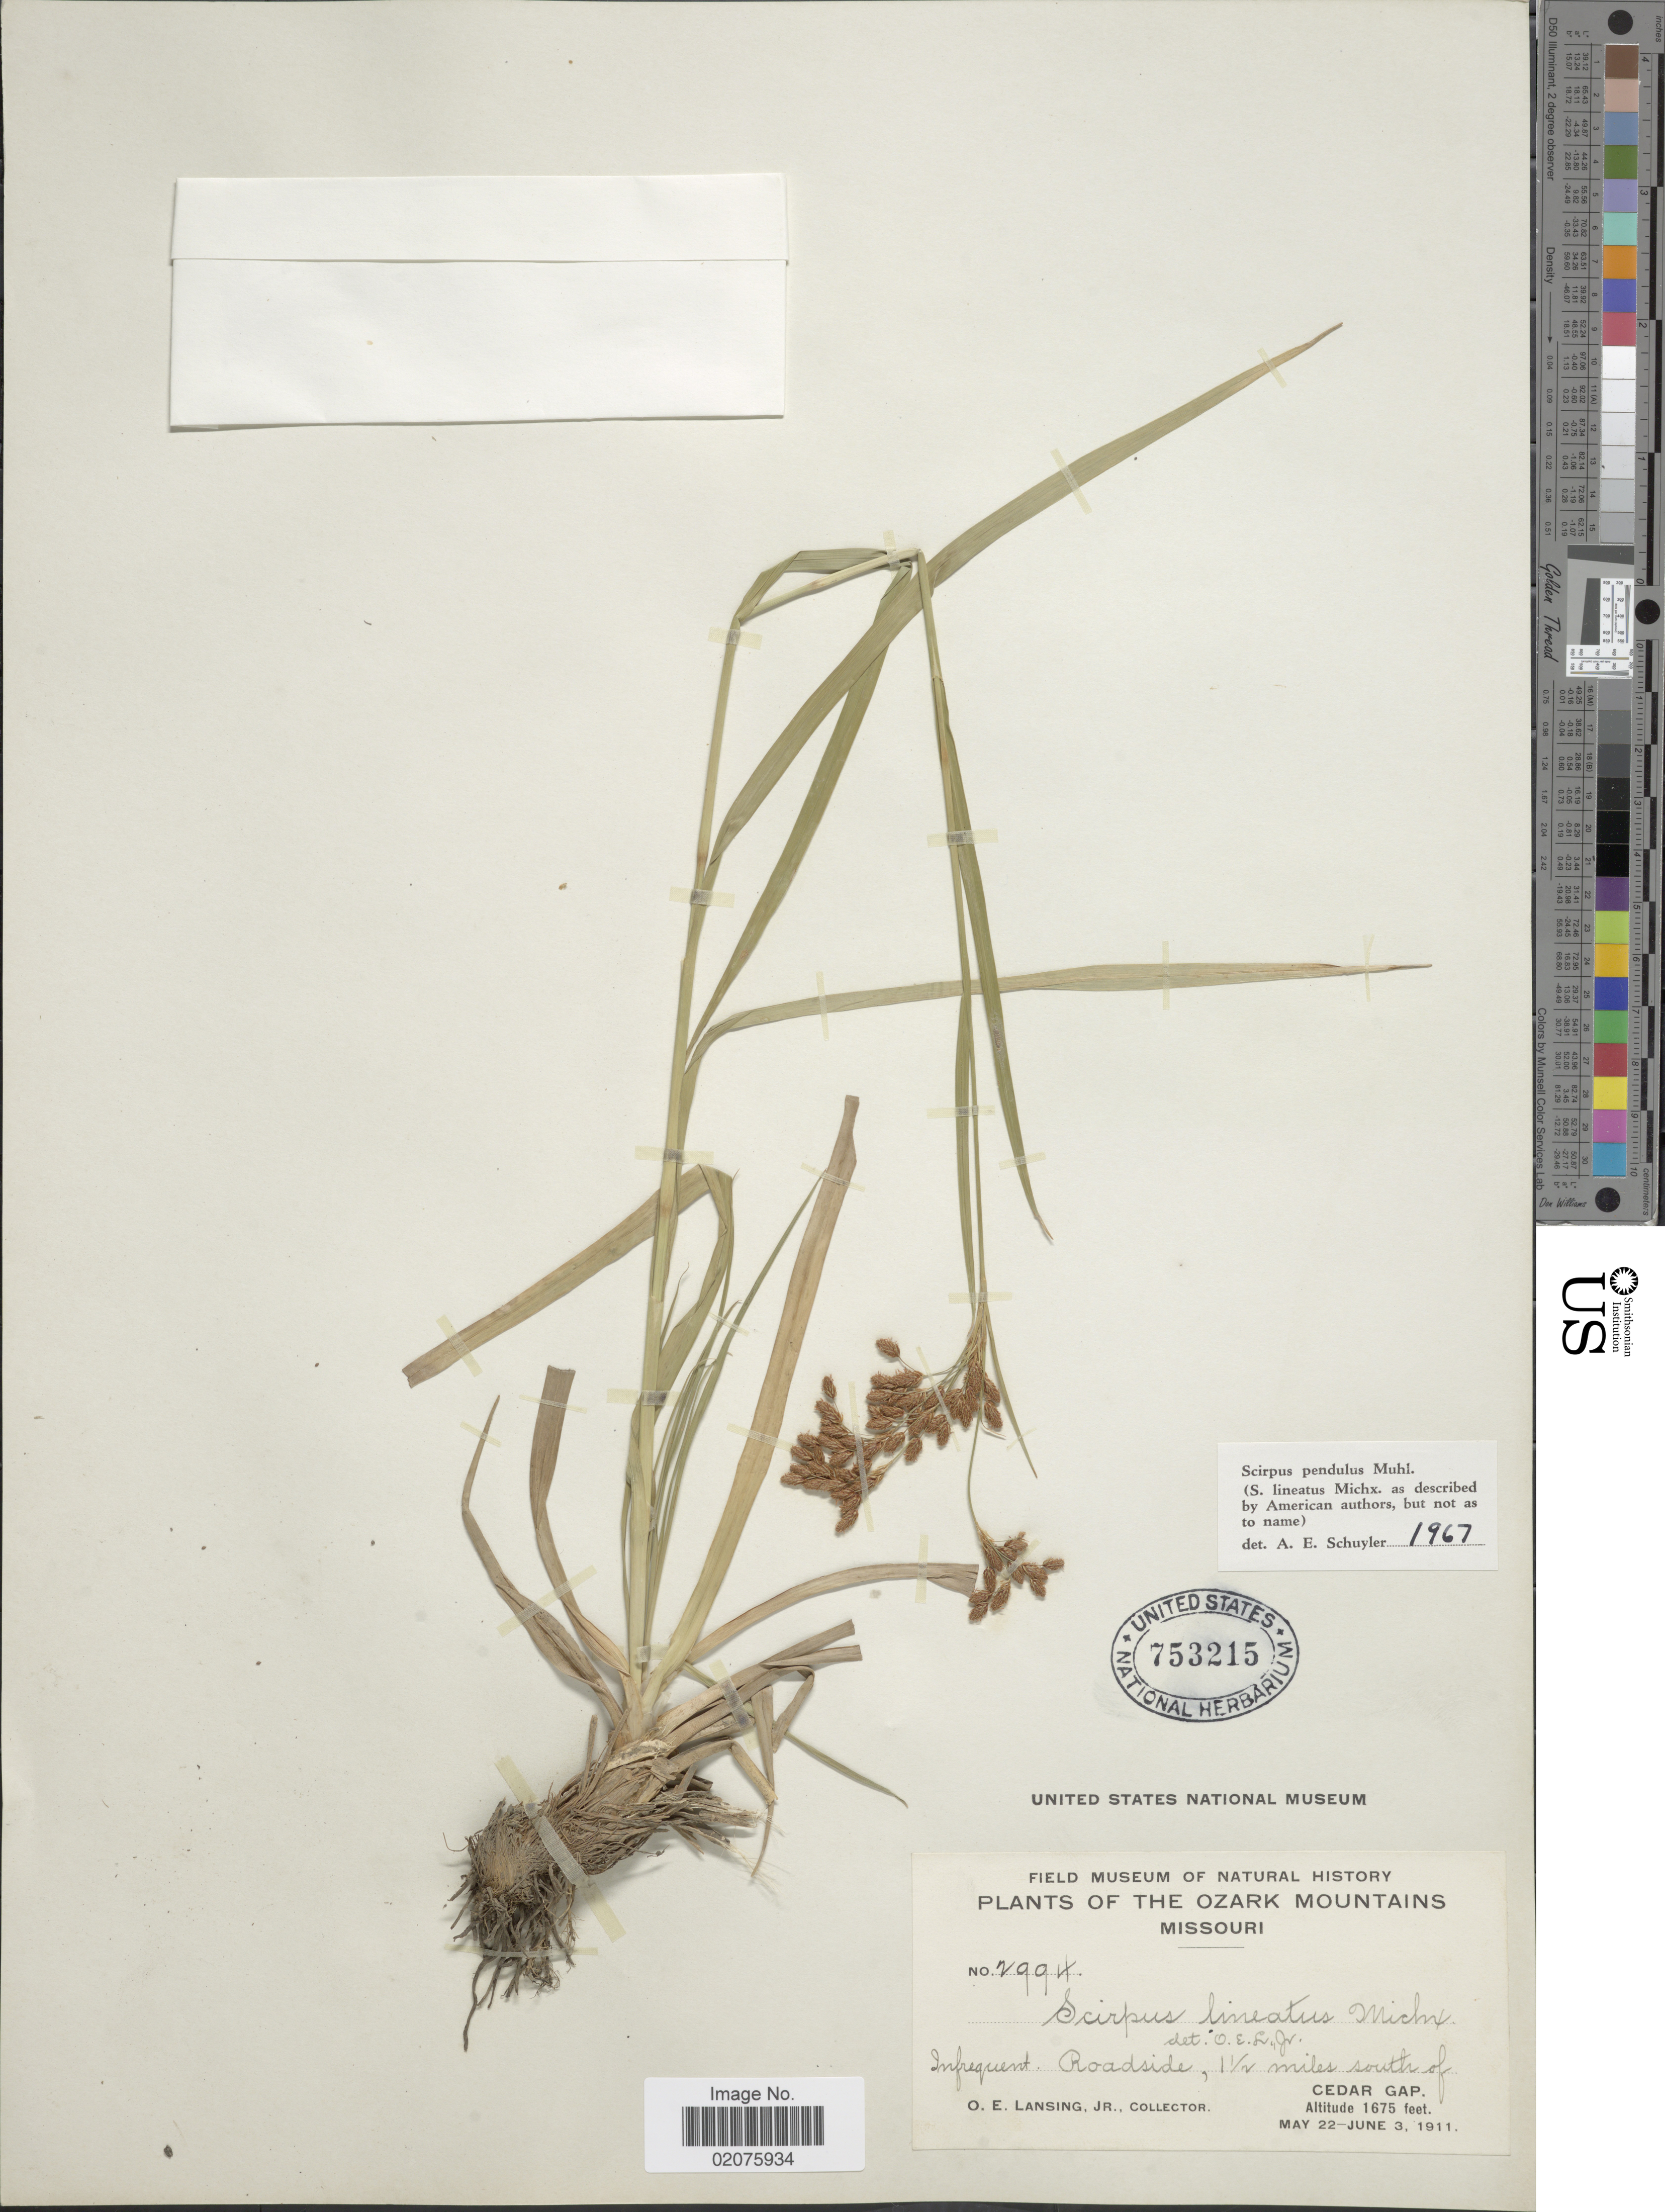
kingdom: Plantae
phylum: Tracheophyta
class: Liliopsida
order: Poales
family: Cyperaceae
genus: Scirpus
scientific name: Scirpus pendulus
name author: Muhl.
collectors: O. E. Lansing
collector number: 2994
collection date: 1911-05-22/1911-06-03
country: United States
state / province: Missouri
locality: Ozark Mountains. Roadside, 1 1/2 miles south of Cedar Gap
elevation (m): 511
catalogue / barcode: US 753215